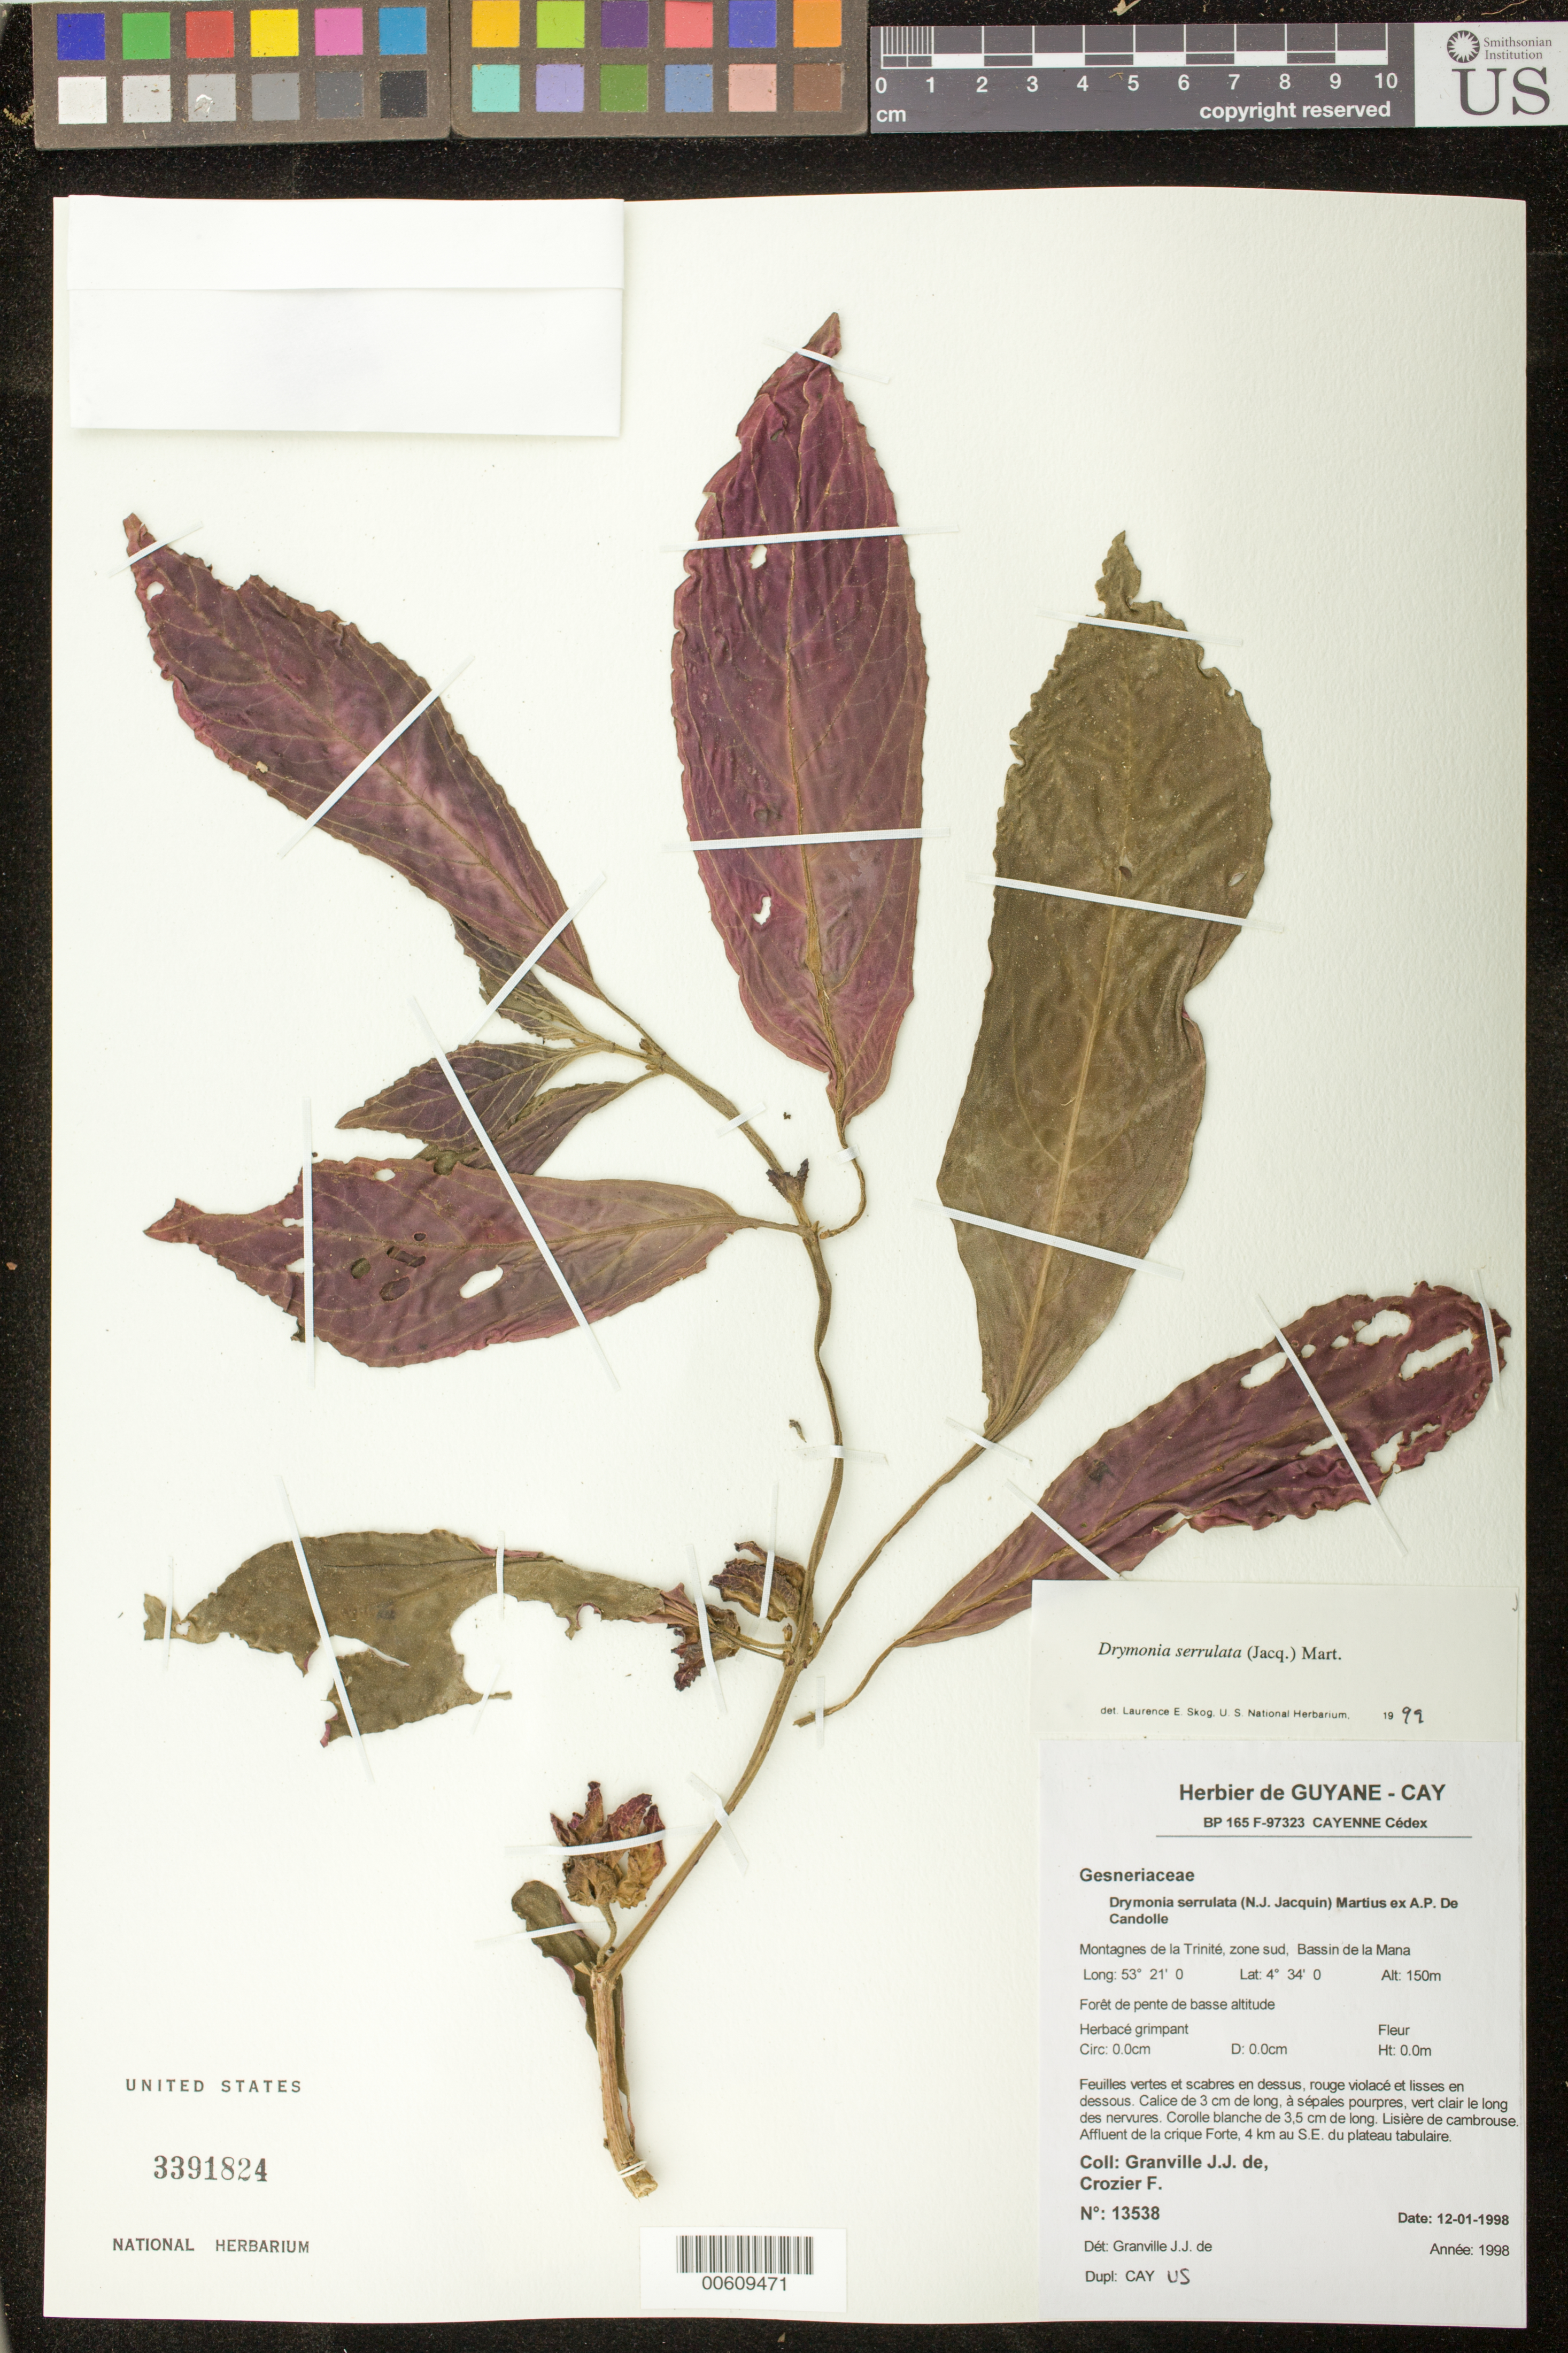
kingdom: Plantae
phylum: Tracheophyta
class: Magnoliopsida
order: Lamiales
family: Gesneriaceae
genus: Drymonia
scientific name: Drymonia serrulata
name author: (Jacq.) Mart.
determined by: Skog, Laurence E.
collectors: J.-J. de Granville & F. Crozier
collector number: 13538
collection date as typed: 12 Jan 1998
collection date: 1998-01-12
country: French Guiana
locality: Montagnes de la Trinité, zone sud, Bassin de la Mana; affluent de la crique Forte, 4 km au SE du plateau tabulaire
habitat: Forêt de pente de basse altitude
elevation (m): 150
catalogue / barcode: US 3391824